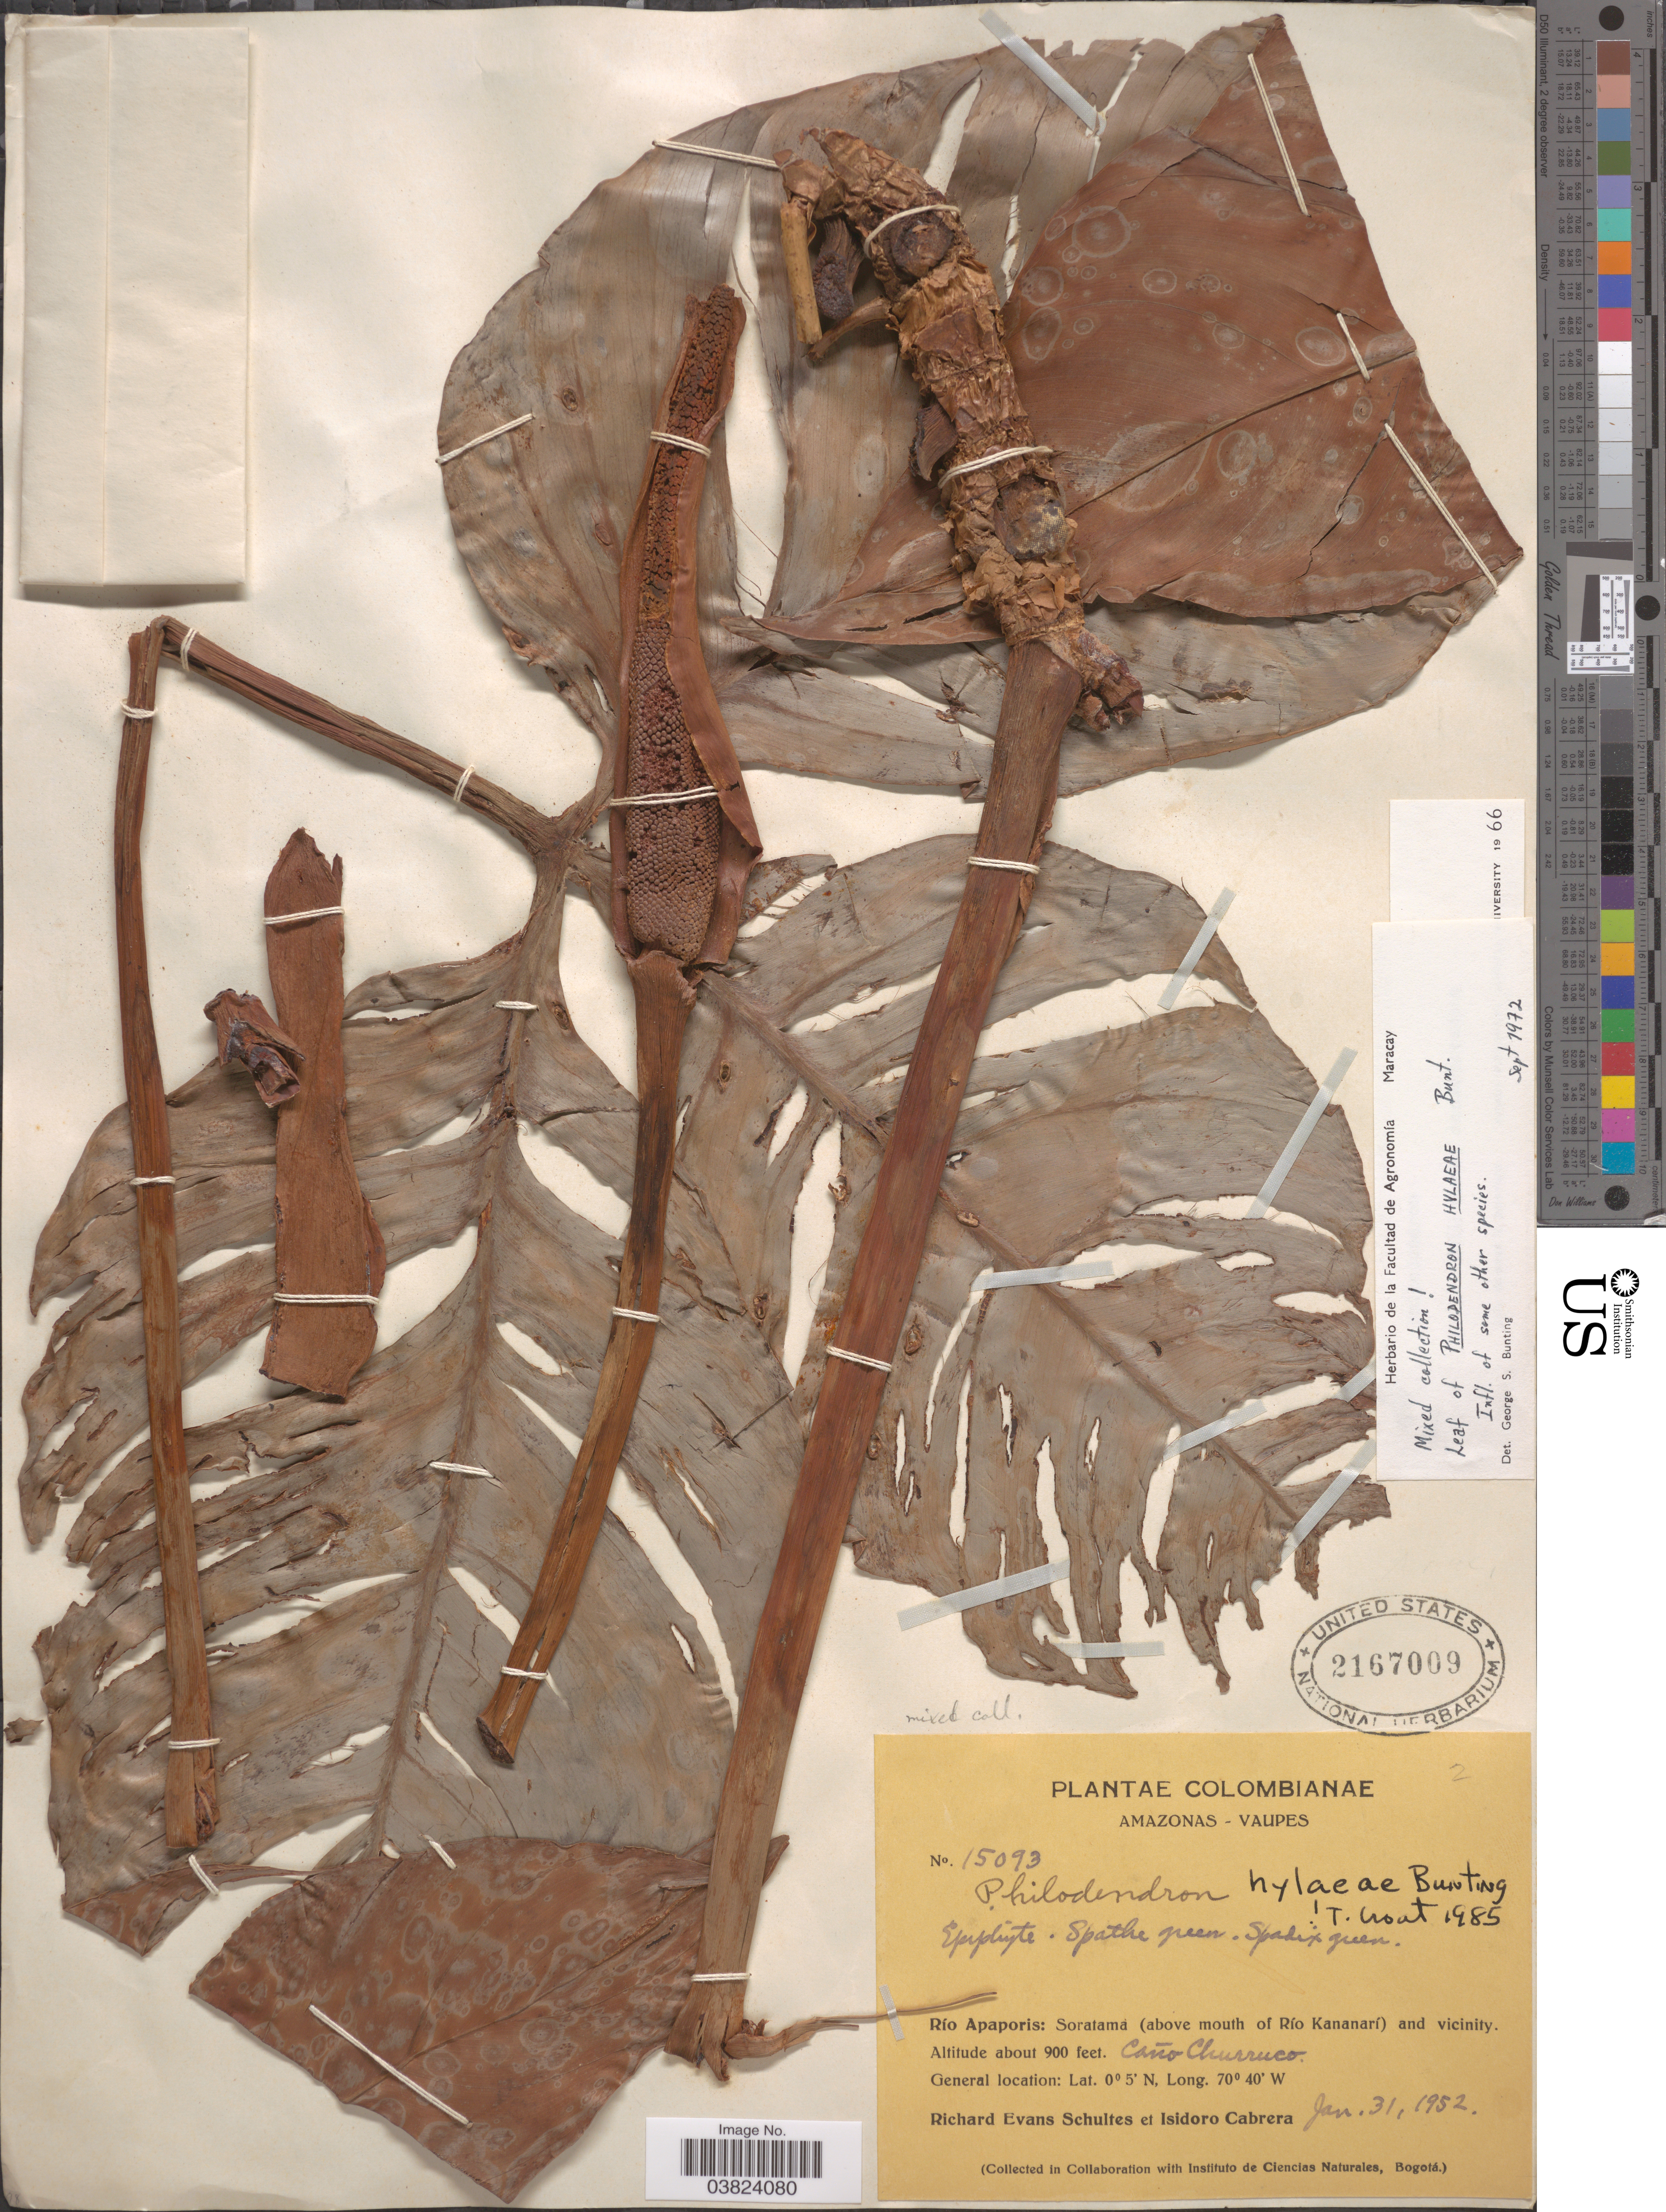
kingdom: Plantae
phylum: Tracheophyta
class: Liliopsida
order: Alismatales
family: Araceae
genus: Philodendron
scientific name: Philodendron hylaeae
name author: G.S. Bunting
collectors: R. E. Schultes & I. Cabrera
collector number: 15093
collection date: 1952-01-31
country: Colombia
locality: Amazonas-Vaupes. Río Apaporis: Soratama (above mouth of río Kananarí) and vicinity. Caño Churruco.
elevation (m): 274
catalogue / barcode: US 2167009